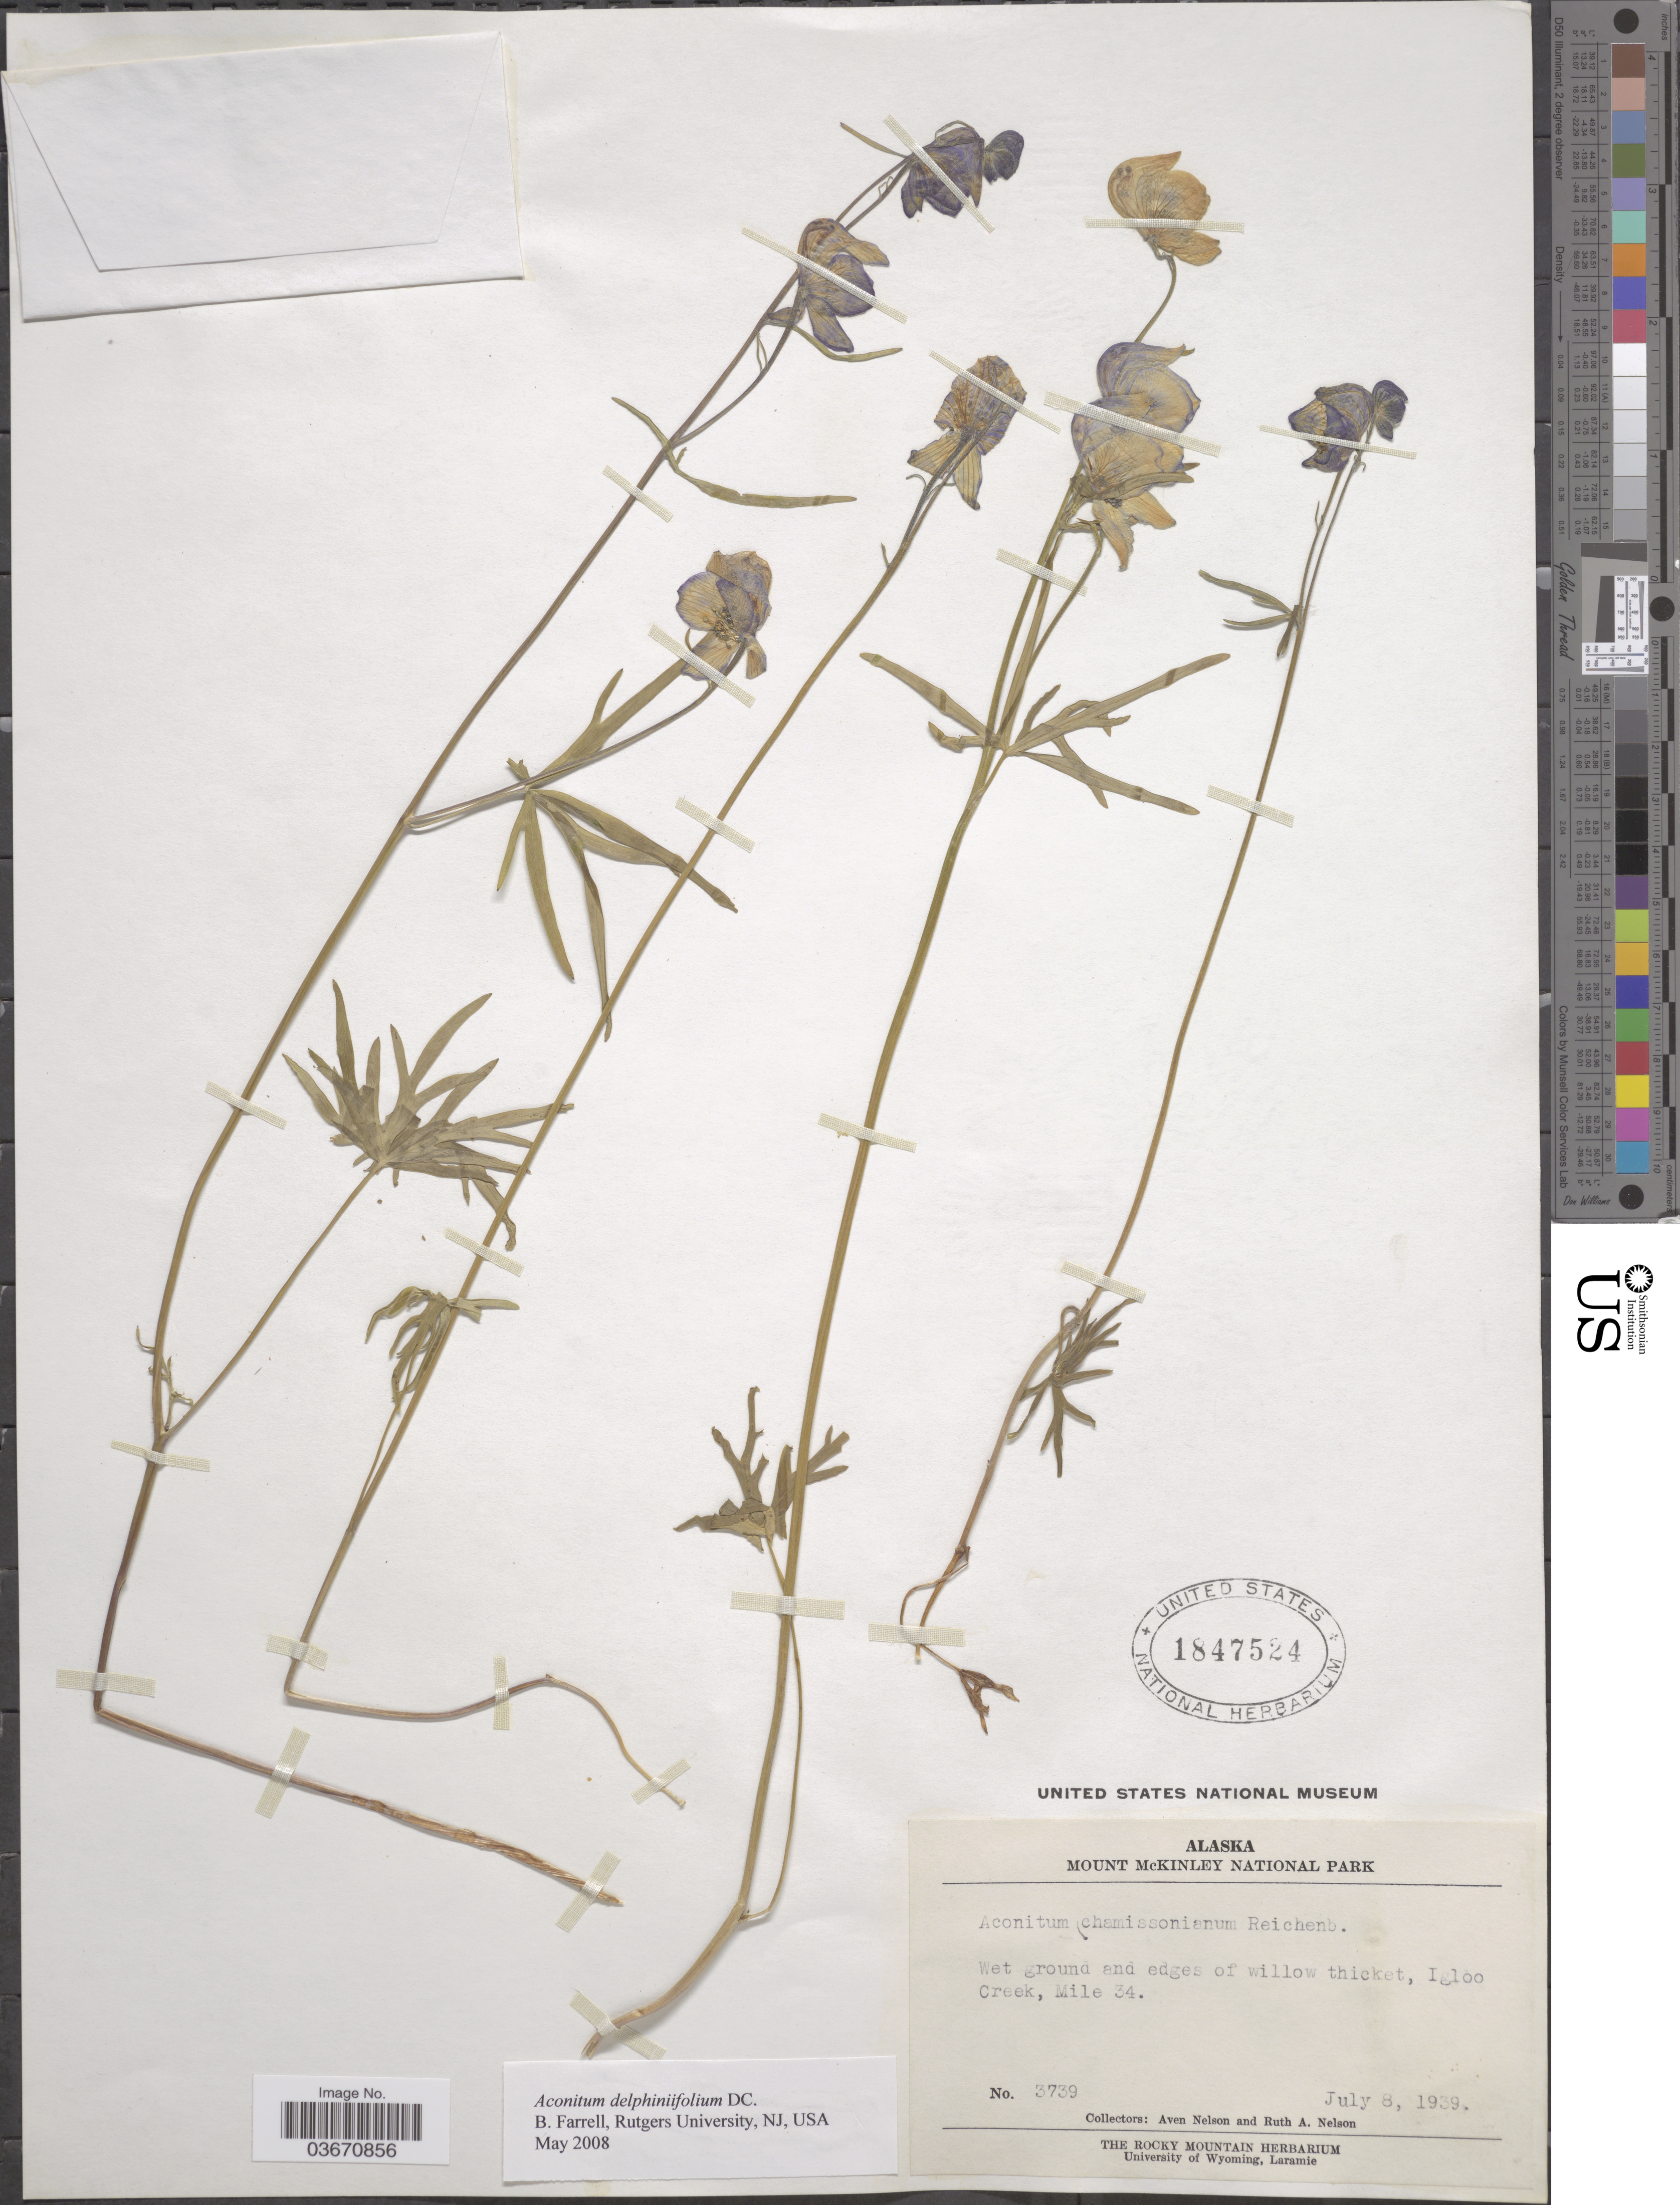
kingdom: Plantae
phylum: Tracheophyta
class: Magnoliopsida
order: Ranunculales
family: Ranunculaceae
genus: Aconitum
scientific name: Aconitum delphinifolium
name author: DC.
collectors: A. Nelson & R. A. Nelson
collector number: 3739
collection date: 1939-07-08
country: United States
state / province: Alaska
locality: Mount McKinley National Park. Igloo Creek, Mile 34.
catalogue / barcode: US 1847524